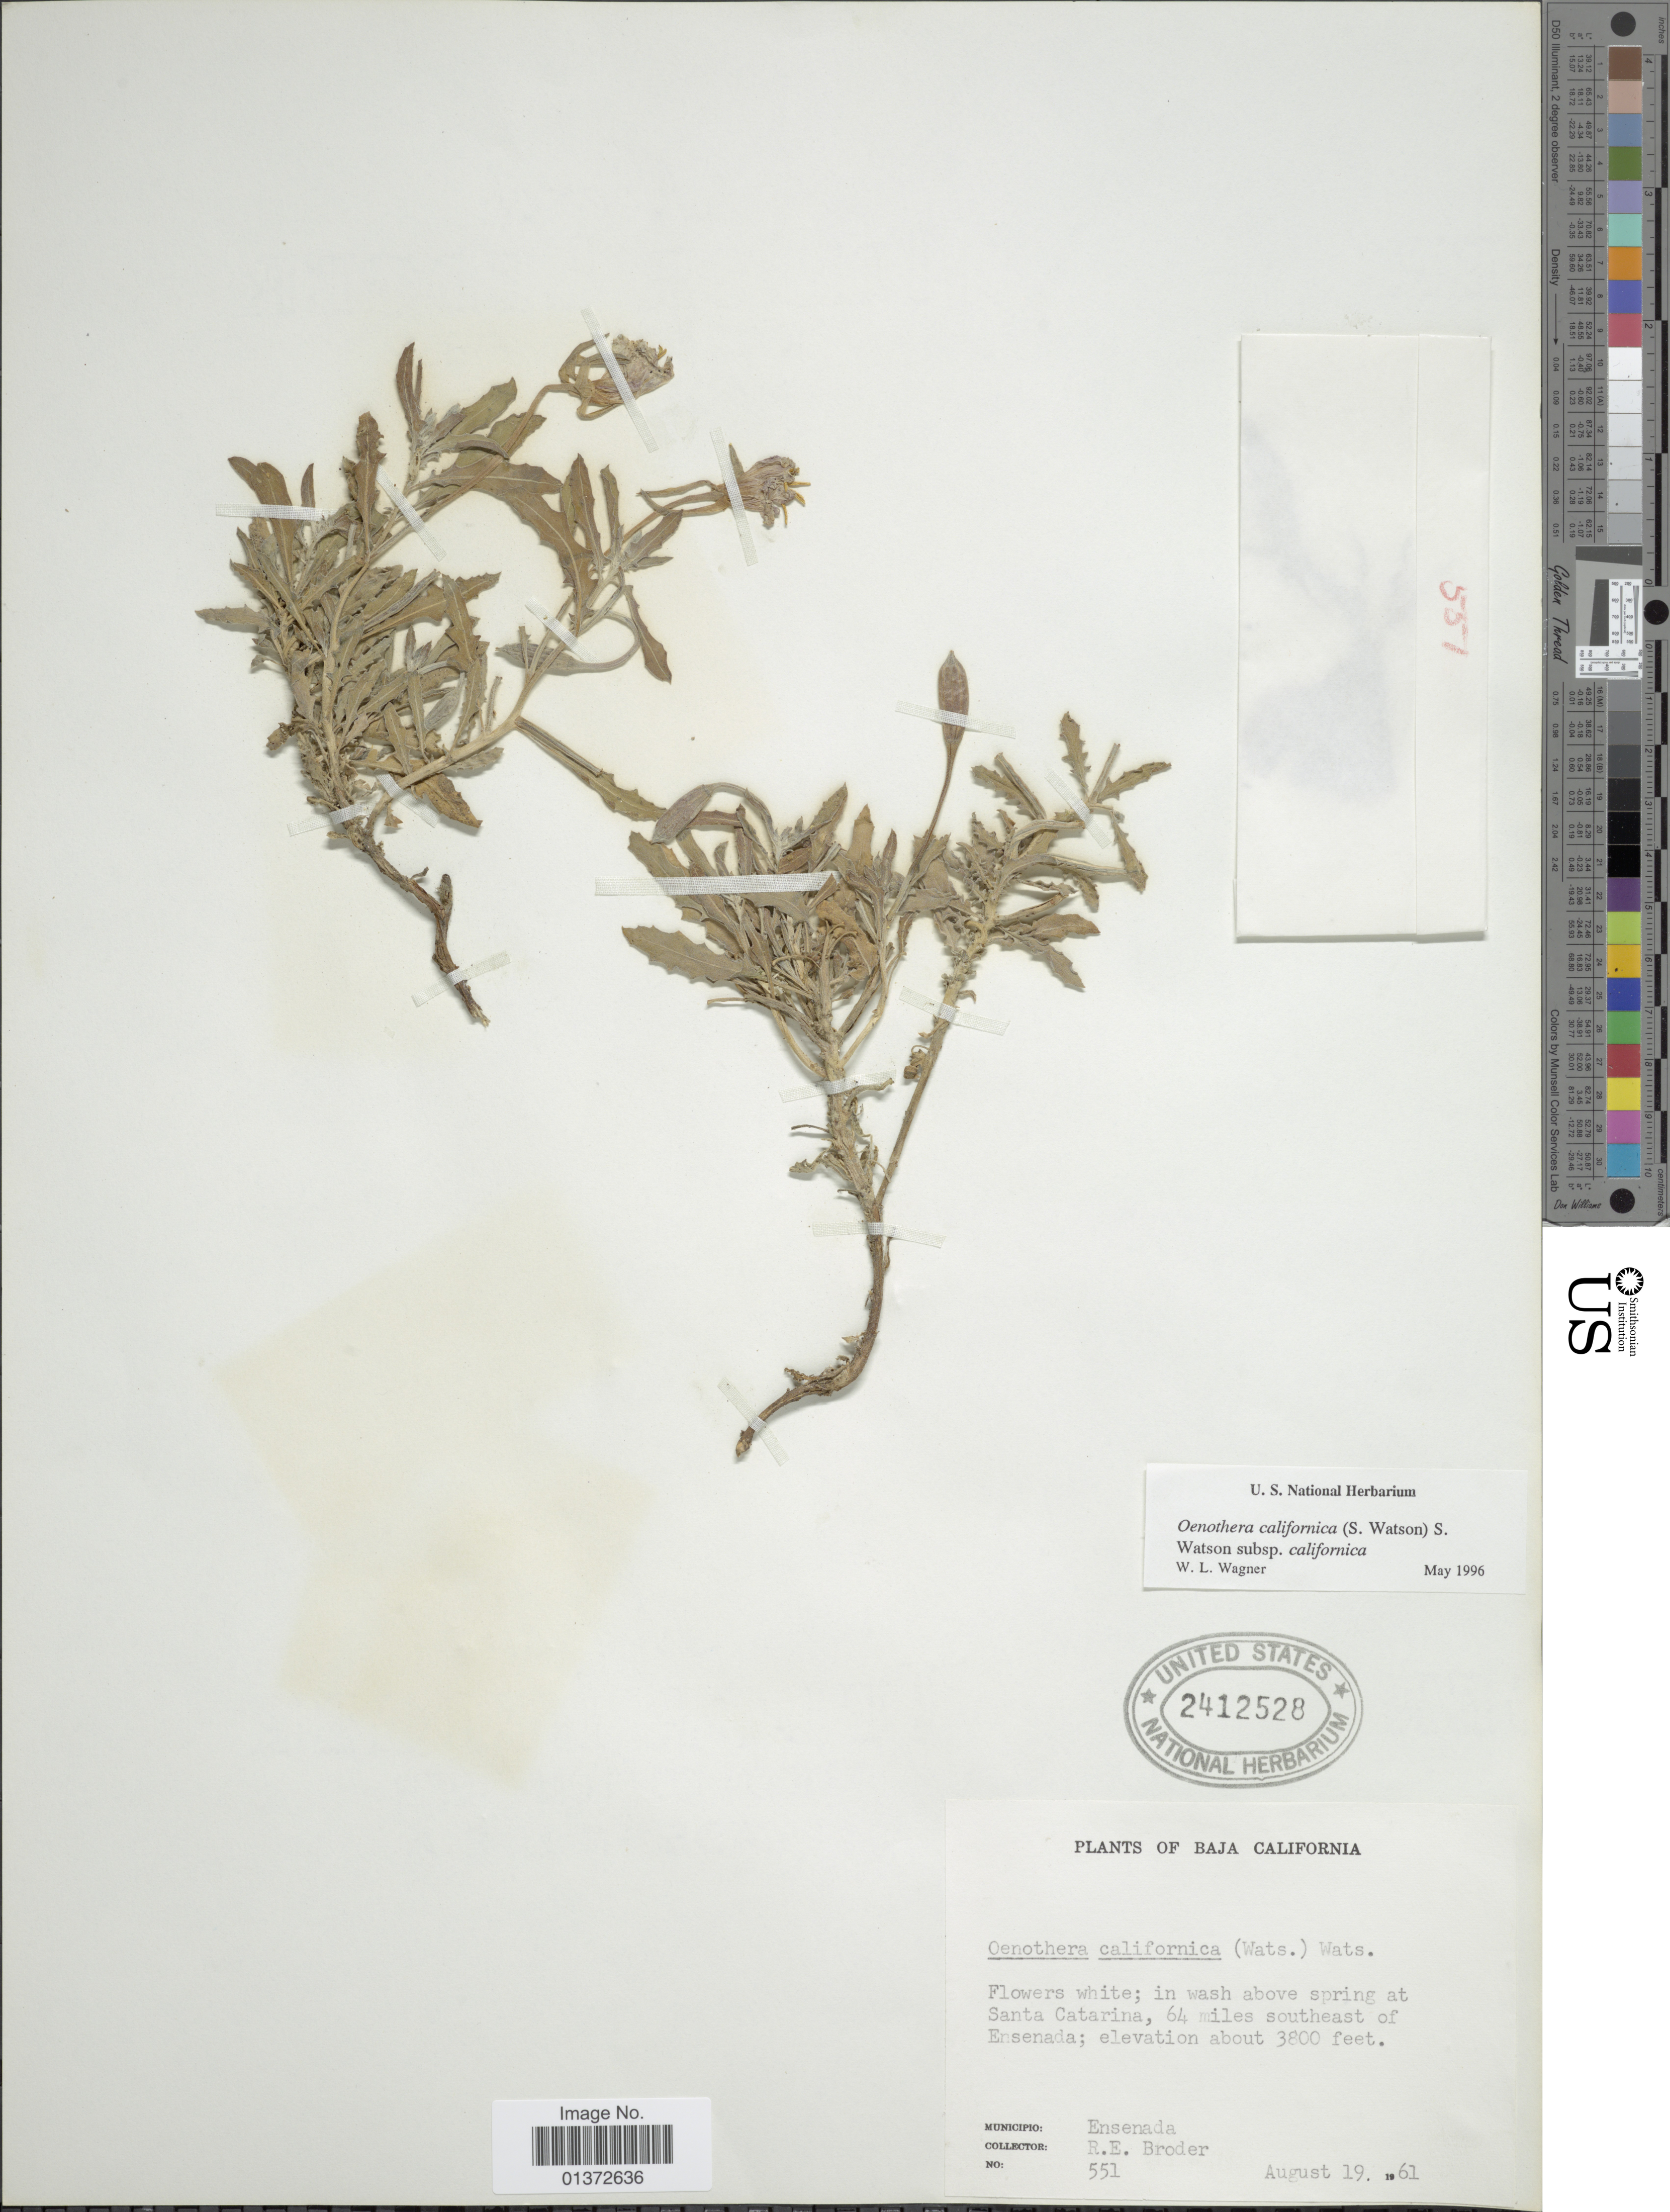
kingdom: Plantae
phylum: Tracheophyta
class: Magnoliopsida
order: Myrtales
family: Onagraceae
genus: Oenothera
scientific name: Oenothera avita subsp. californica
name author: (S. Watson) W.L. Wagner & Gandhi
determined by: Wagner, W. L., (BOT), Smithsonian Institution - National Museum of Natural History (UNITED STATES)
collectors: R. Broder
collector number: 551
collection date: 1961-08-19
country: Mexico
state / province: Baja California Norte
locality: In wash above spring at Santa Catarina, 64 miles southeast of Ensenada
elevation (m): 1158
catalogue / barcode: US 2412528